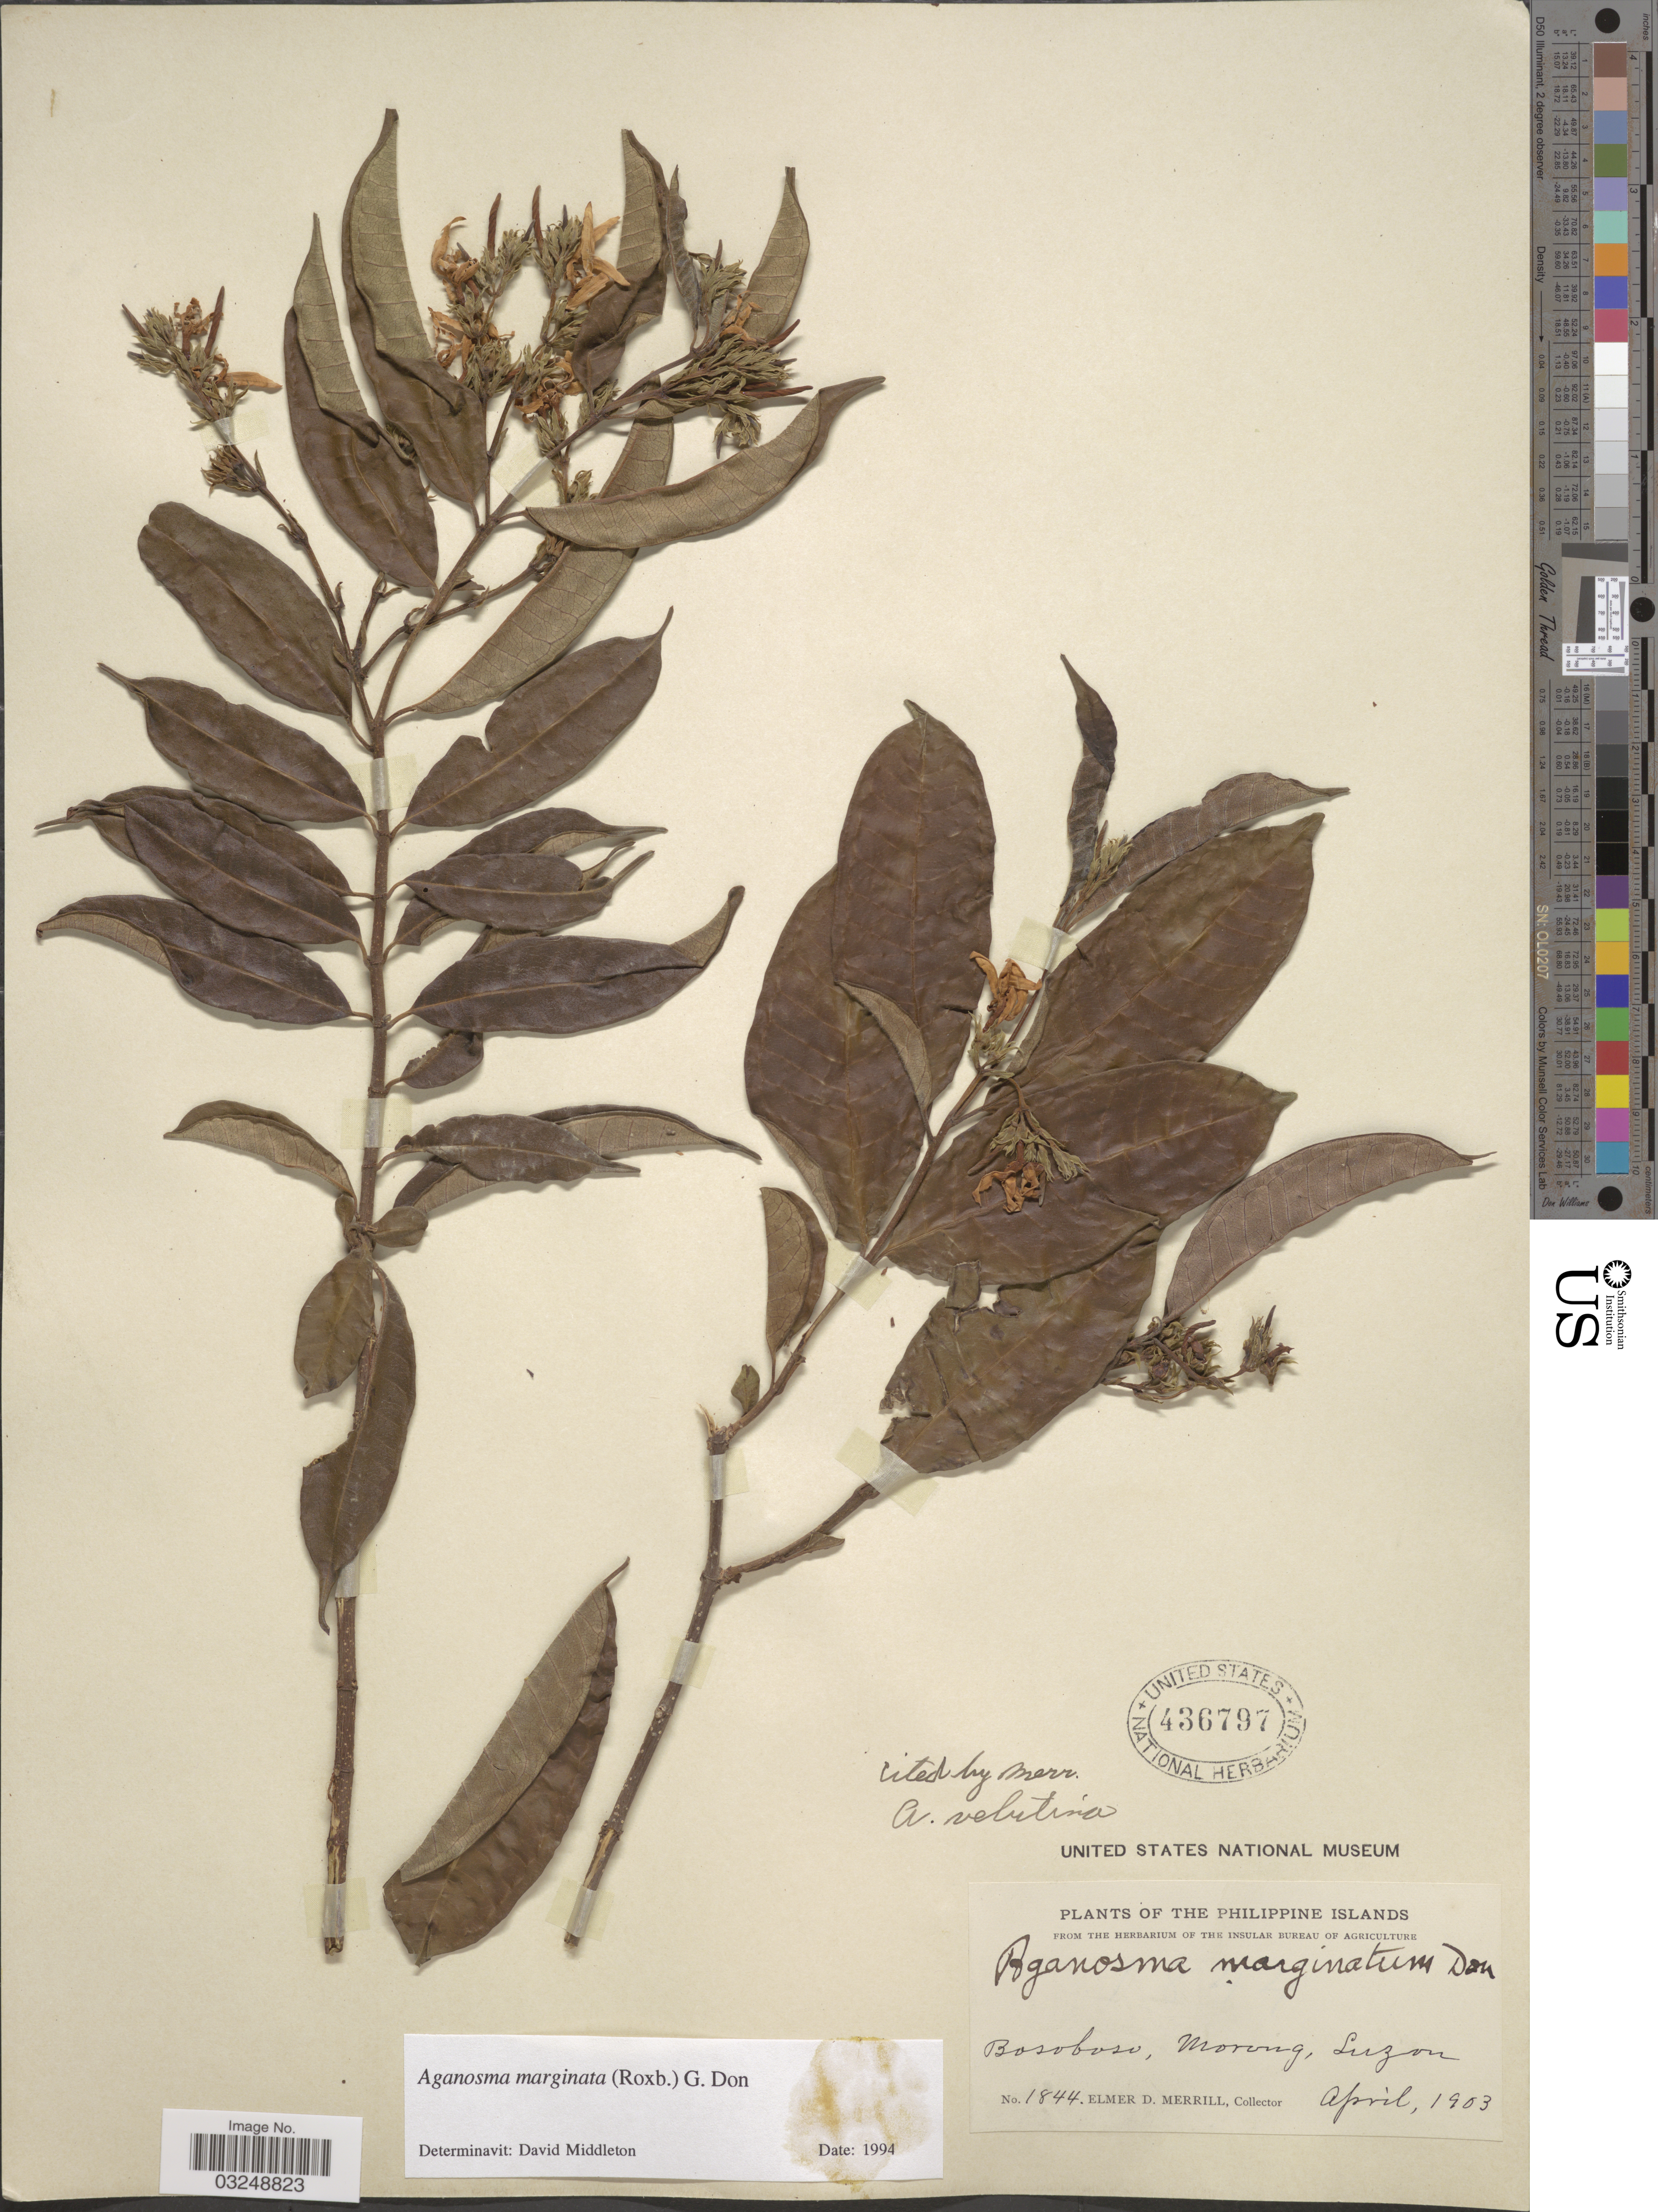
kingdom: Plantae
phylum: Tracheophyta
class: Magnoliopsida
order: Gentianales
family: Apocynaceae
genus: Aganosma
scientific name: Aganosma marginata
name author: (Roxb.) G. Don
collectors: E. D. Merrill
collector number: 1844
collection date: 1903-04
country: Philippines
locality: The Philippine Islands. Bosoboso, Morong, Luzon.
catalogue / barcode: US 436797